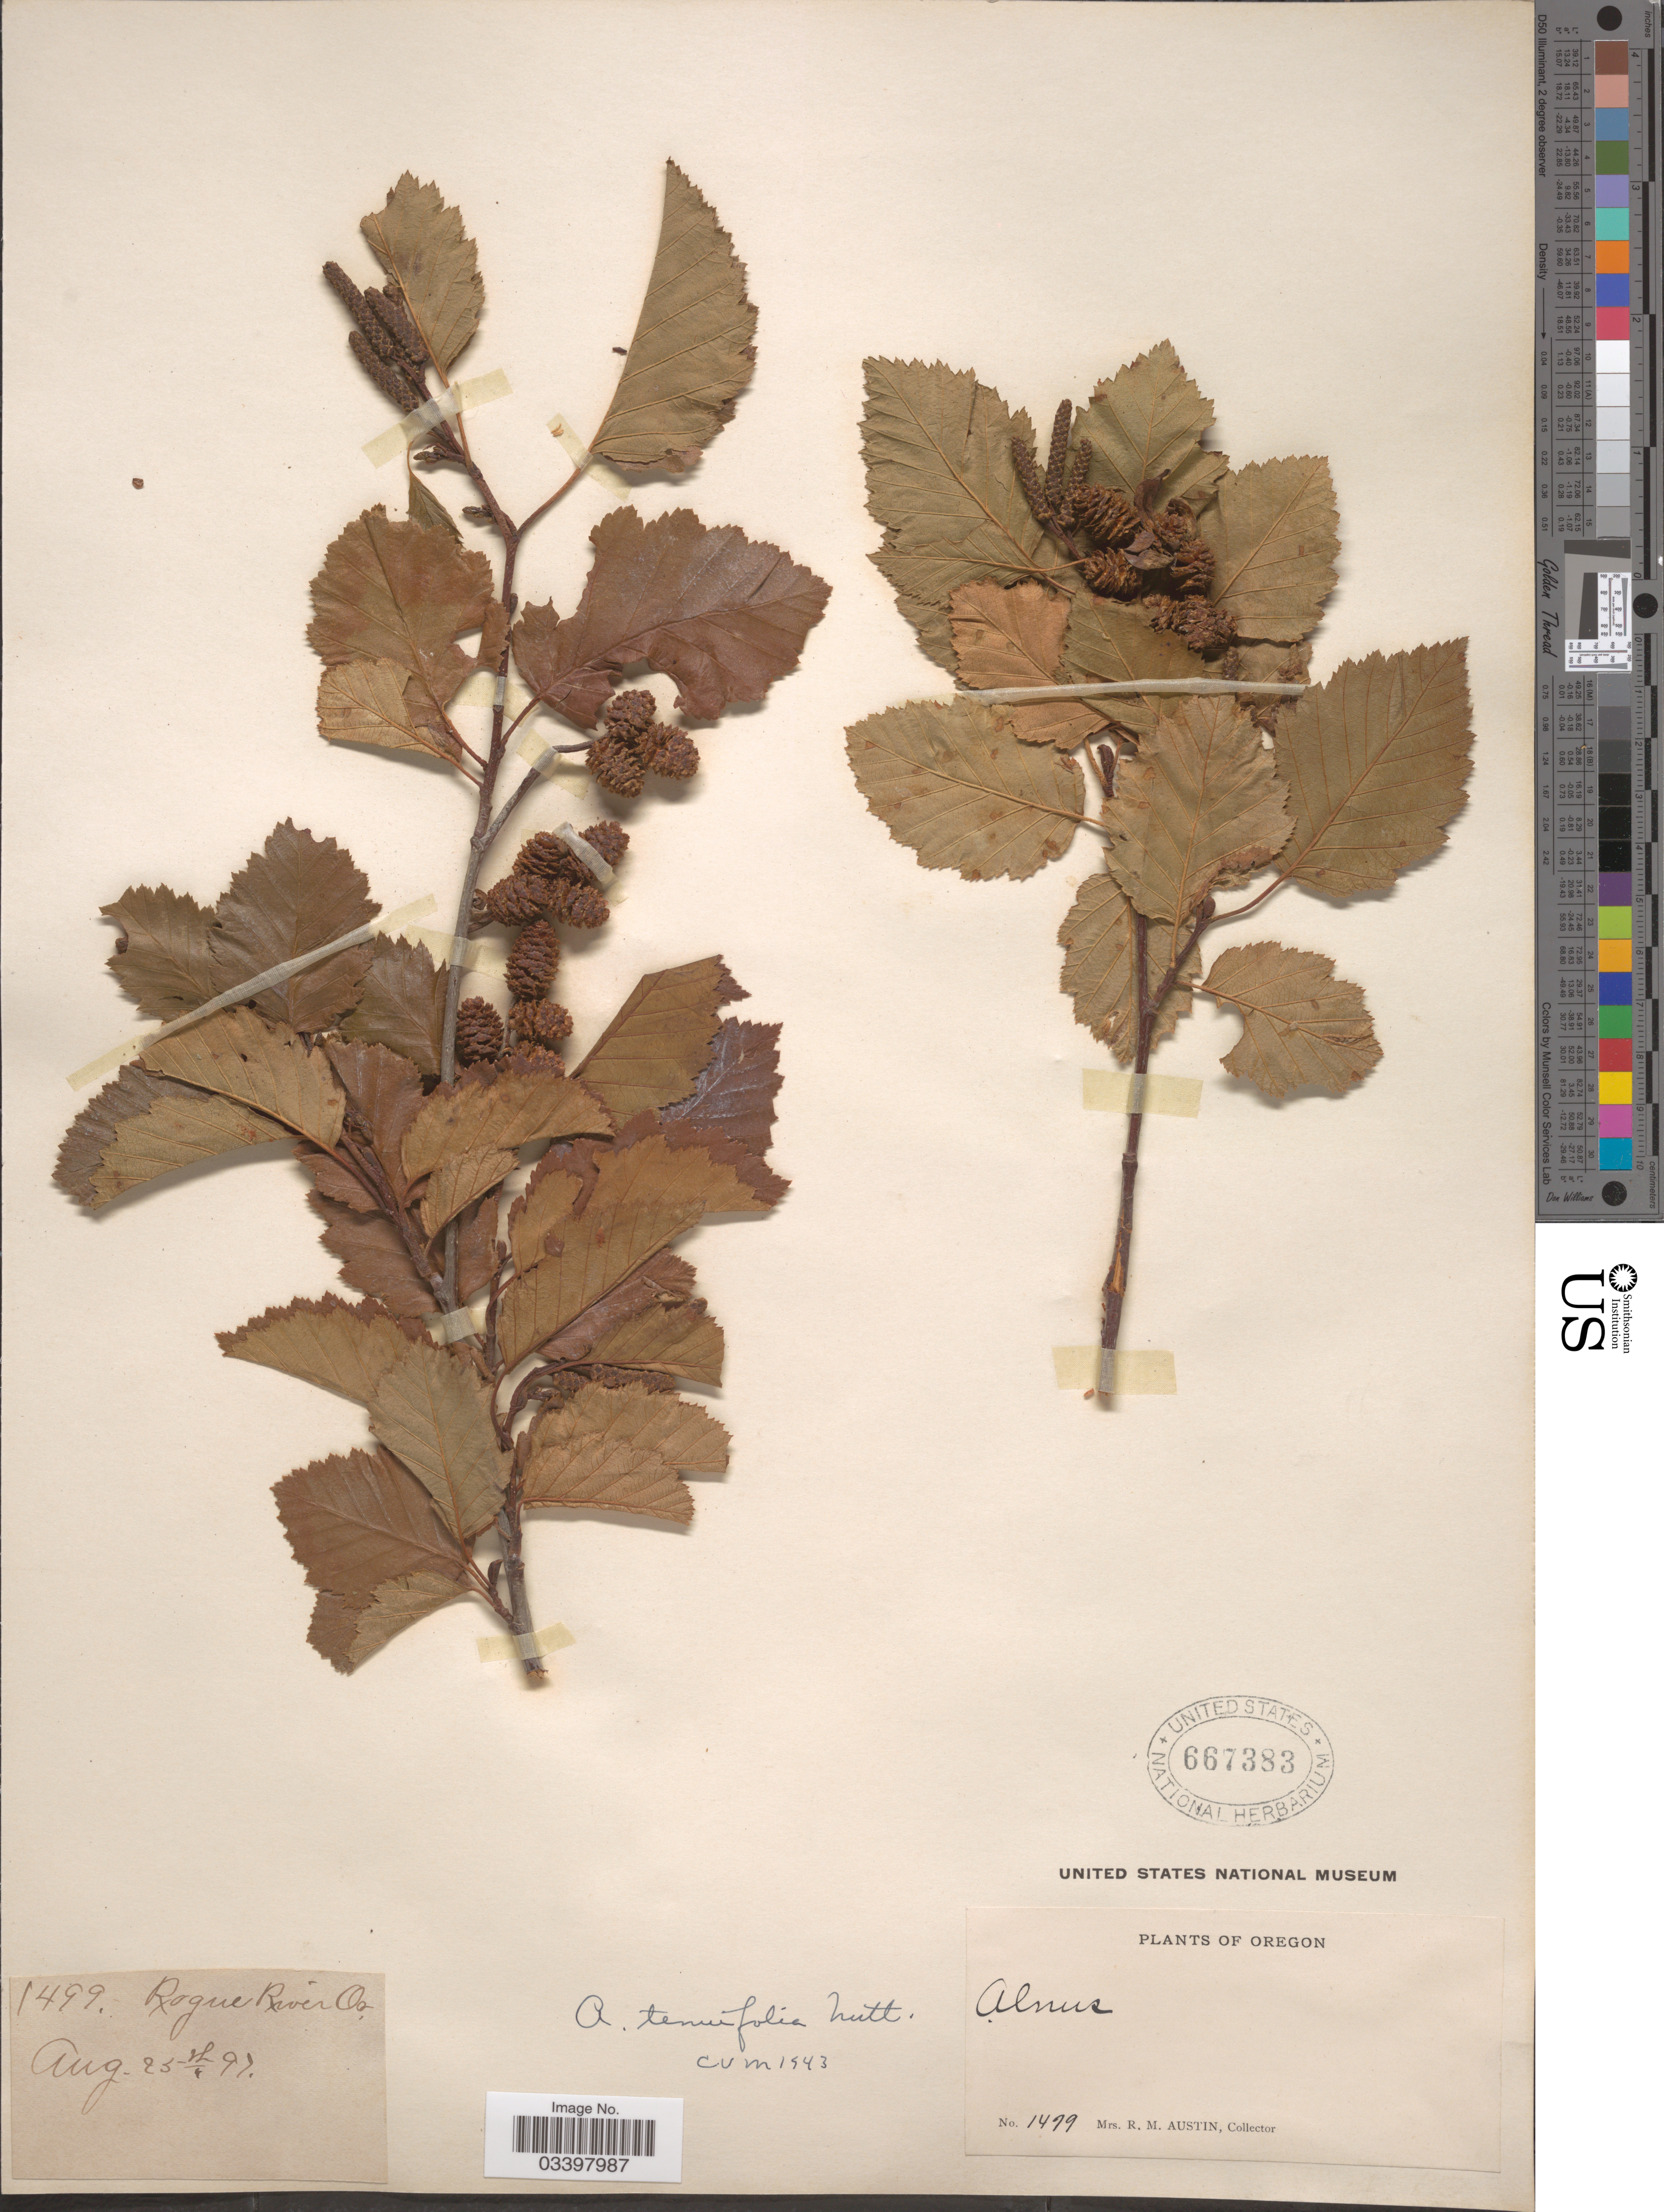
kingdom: Plantae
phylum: Tracheophyta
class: Magnoliopsida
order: Fagales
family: Betulaceae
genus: Alnus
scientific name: Alnus incana subsp. tenuifolia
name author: (Nutt.) Breitung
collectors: R. Austin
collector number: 1499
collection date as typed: Transcribed d/m/y: 25/8/97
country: United States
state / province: Oregon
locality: Rogue River.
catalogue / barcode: US 667383